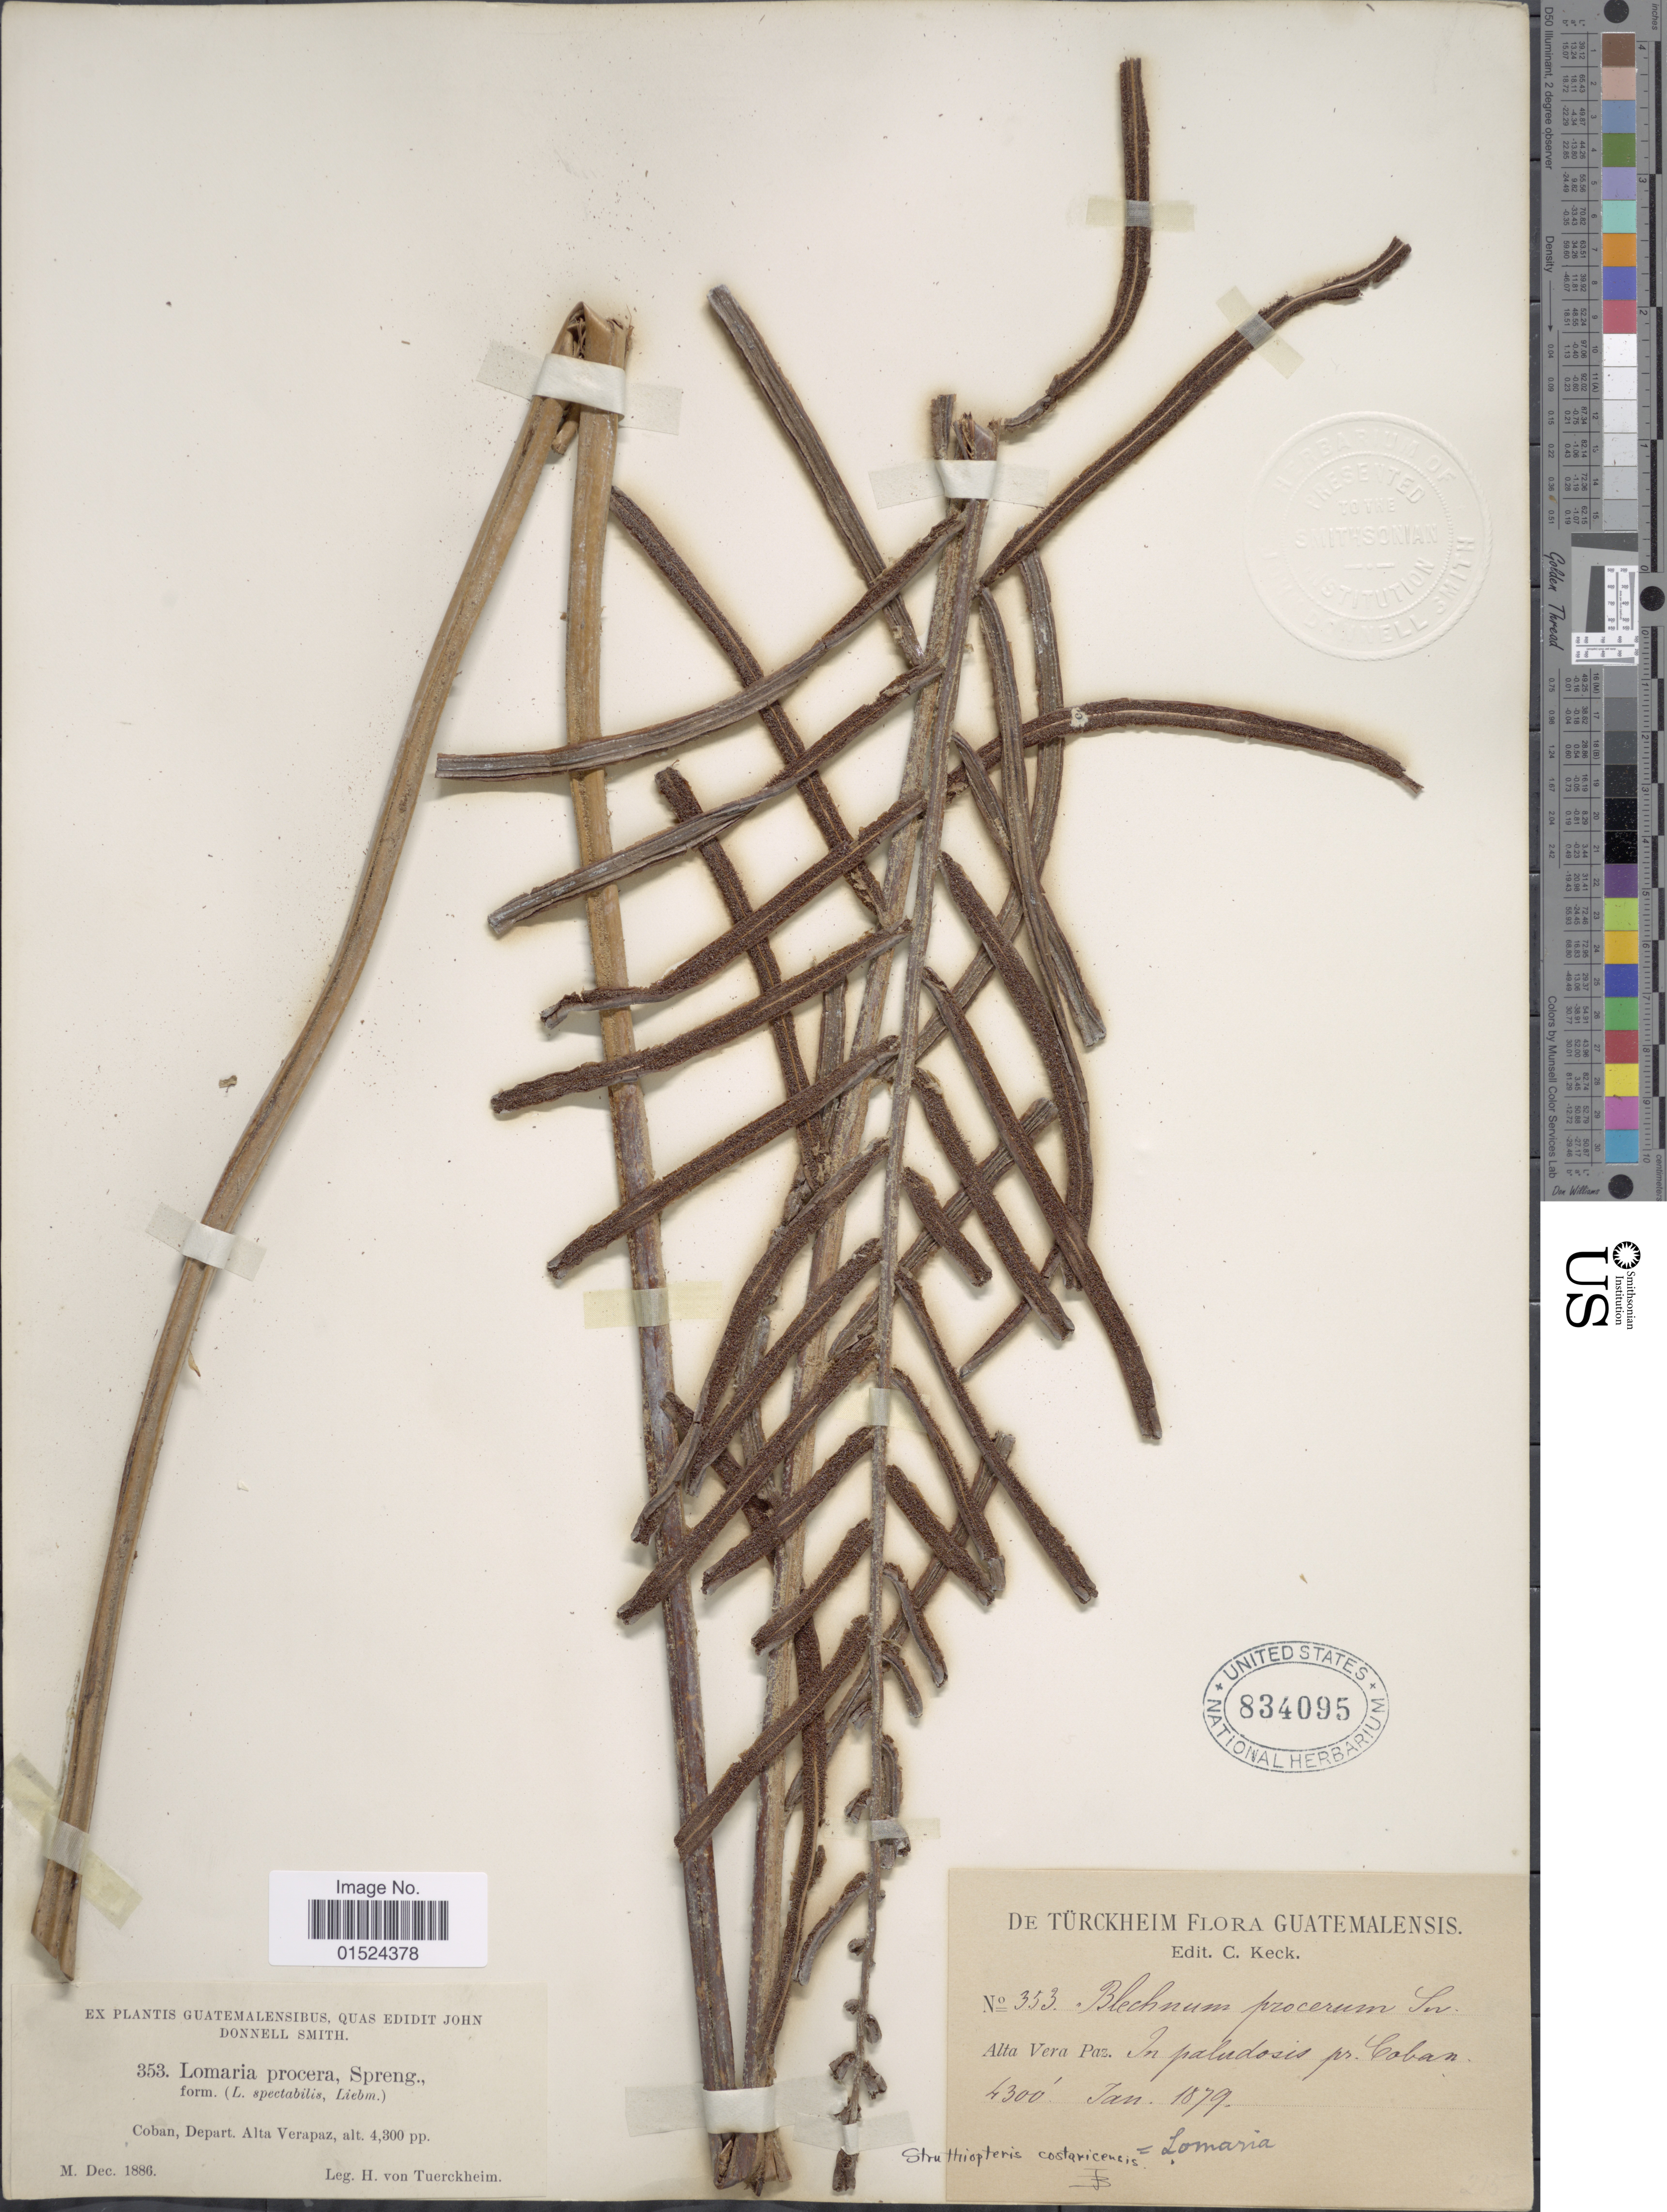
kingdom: Plantae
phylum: Tracheophyta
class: Polypodiopsida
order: Polypodiales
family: Blechnaceae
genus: Blechnum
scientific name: Blechnum schiedeanum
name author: (Schltdl. ex C. Presl) Hieron.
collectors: H. von Türckheim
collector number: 353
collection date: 1886-12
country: Guatemala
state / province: Alta Verapaz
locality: Coban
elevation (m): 1311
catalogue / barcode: US 834095